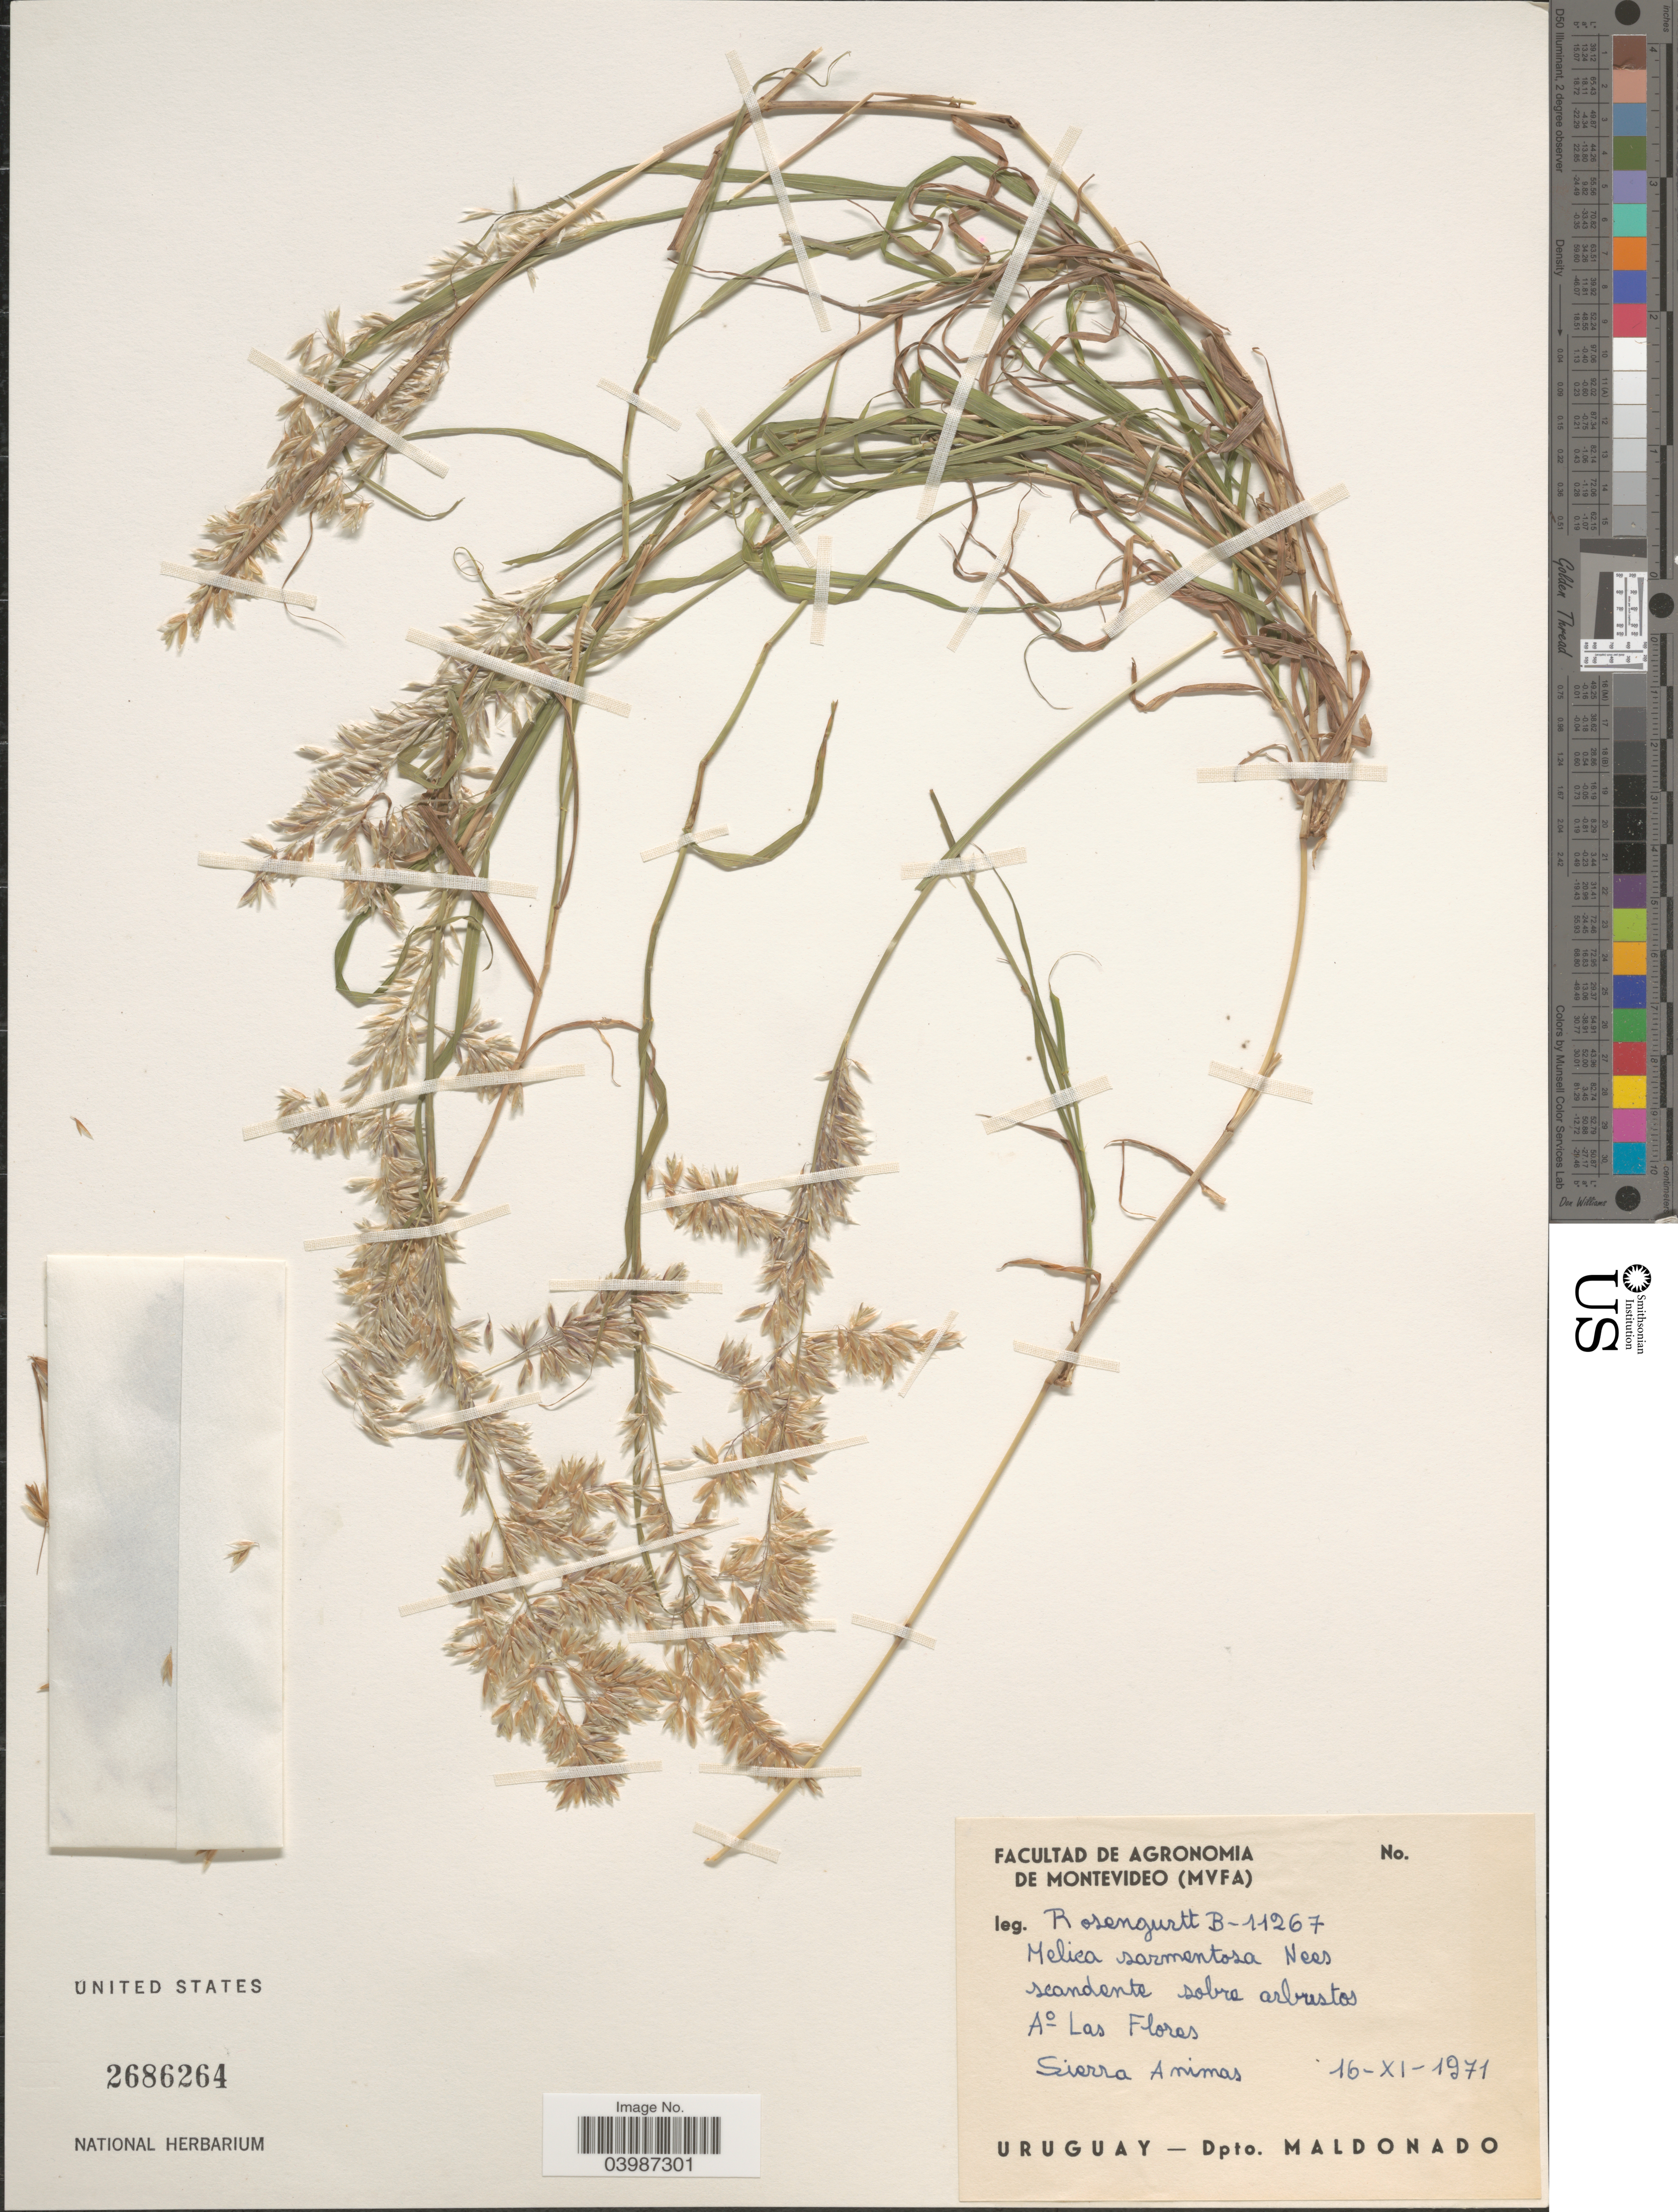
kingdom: Plantae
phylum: Tracheophyta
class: Liliopsida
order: Poales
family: Poaceae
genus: Melica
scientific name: Melica sarmentosa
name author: Nees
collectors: B. Rosengurtt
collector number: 11267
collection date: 1971-11-16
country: Uruguay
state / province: Maldonado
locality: Aº Las Flores. Sierra Animas. Dpto. Maldonado.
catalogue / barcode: US 2686264